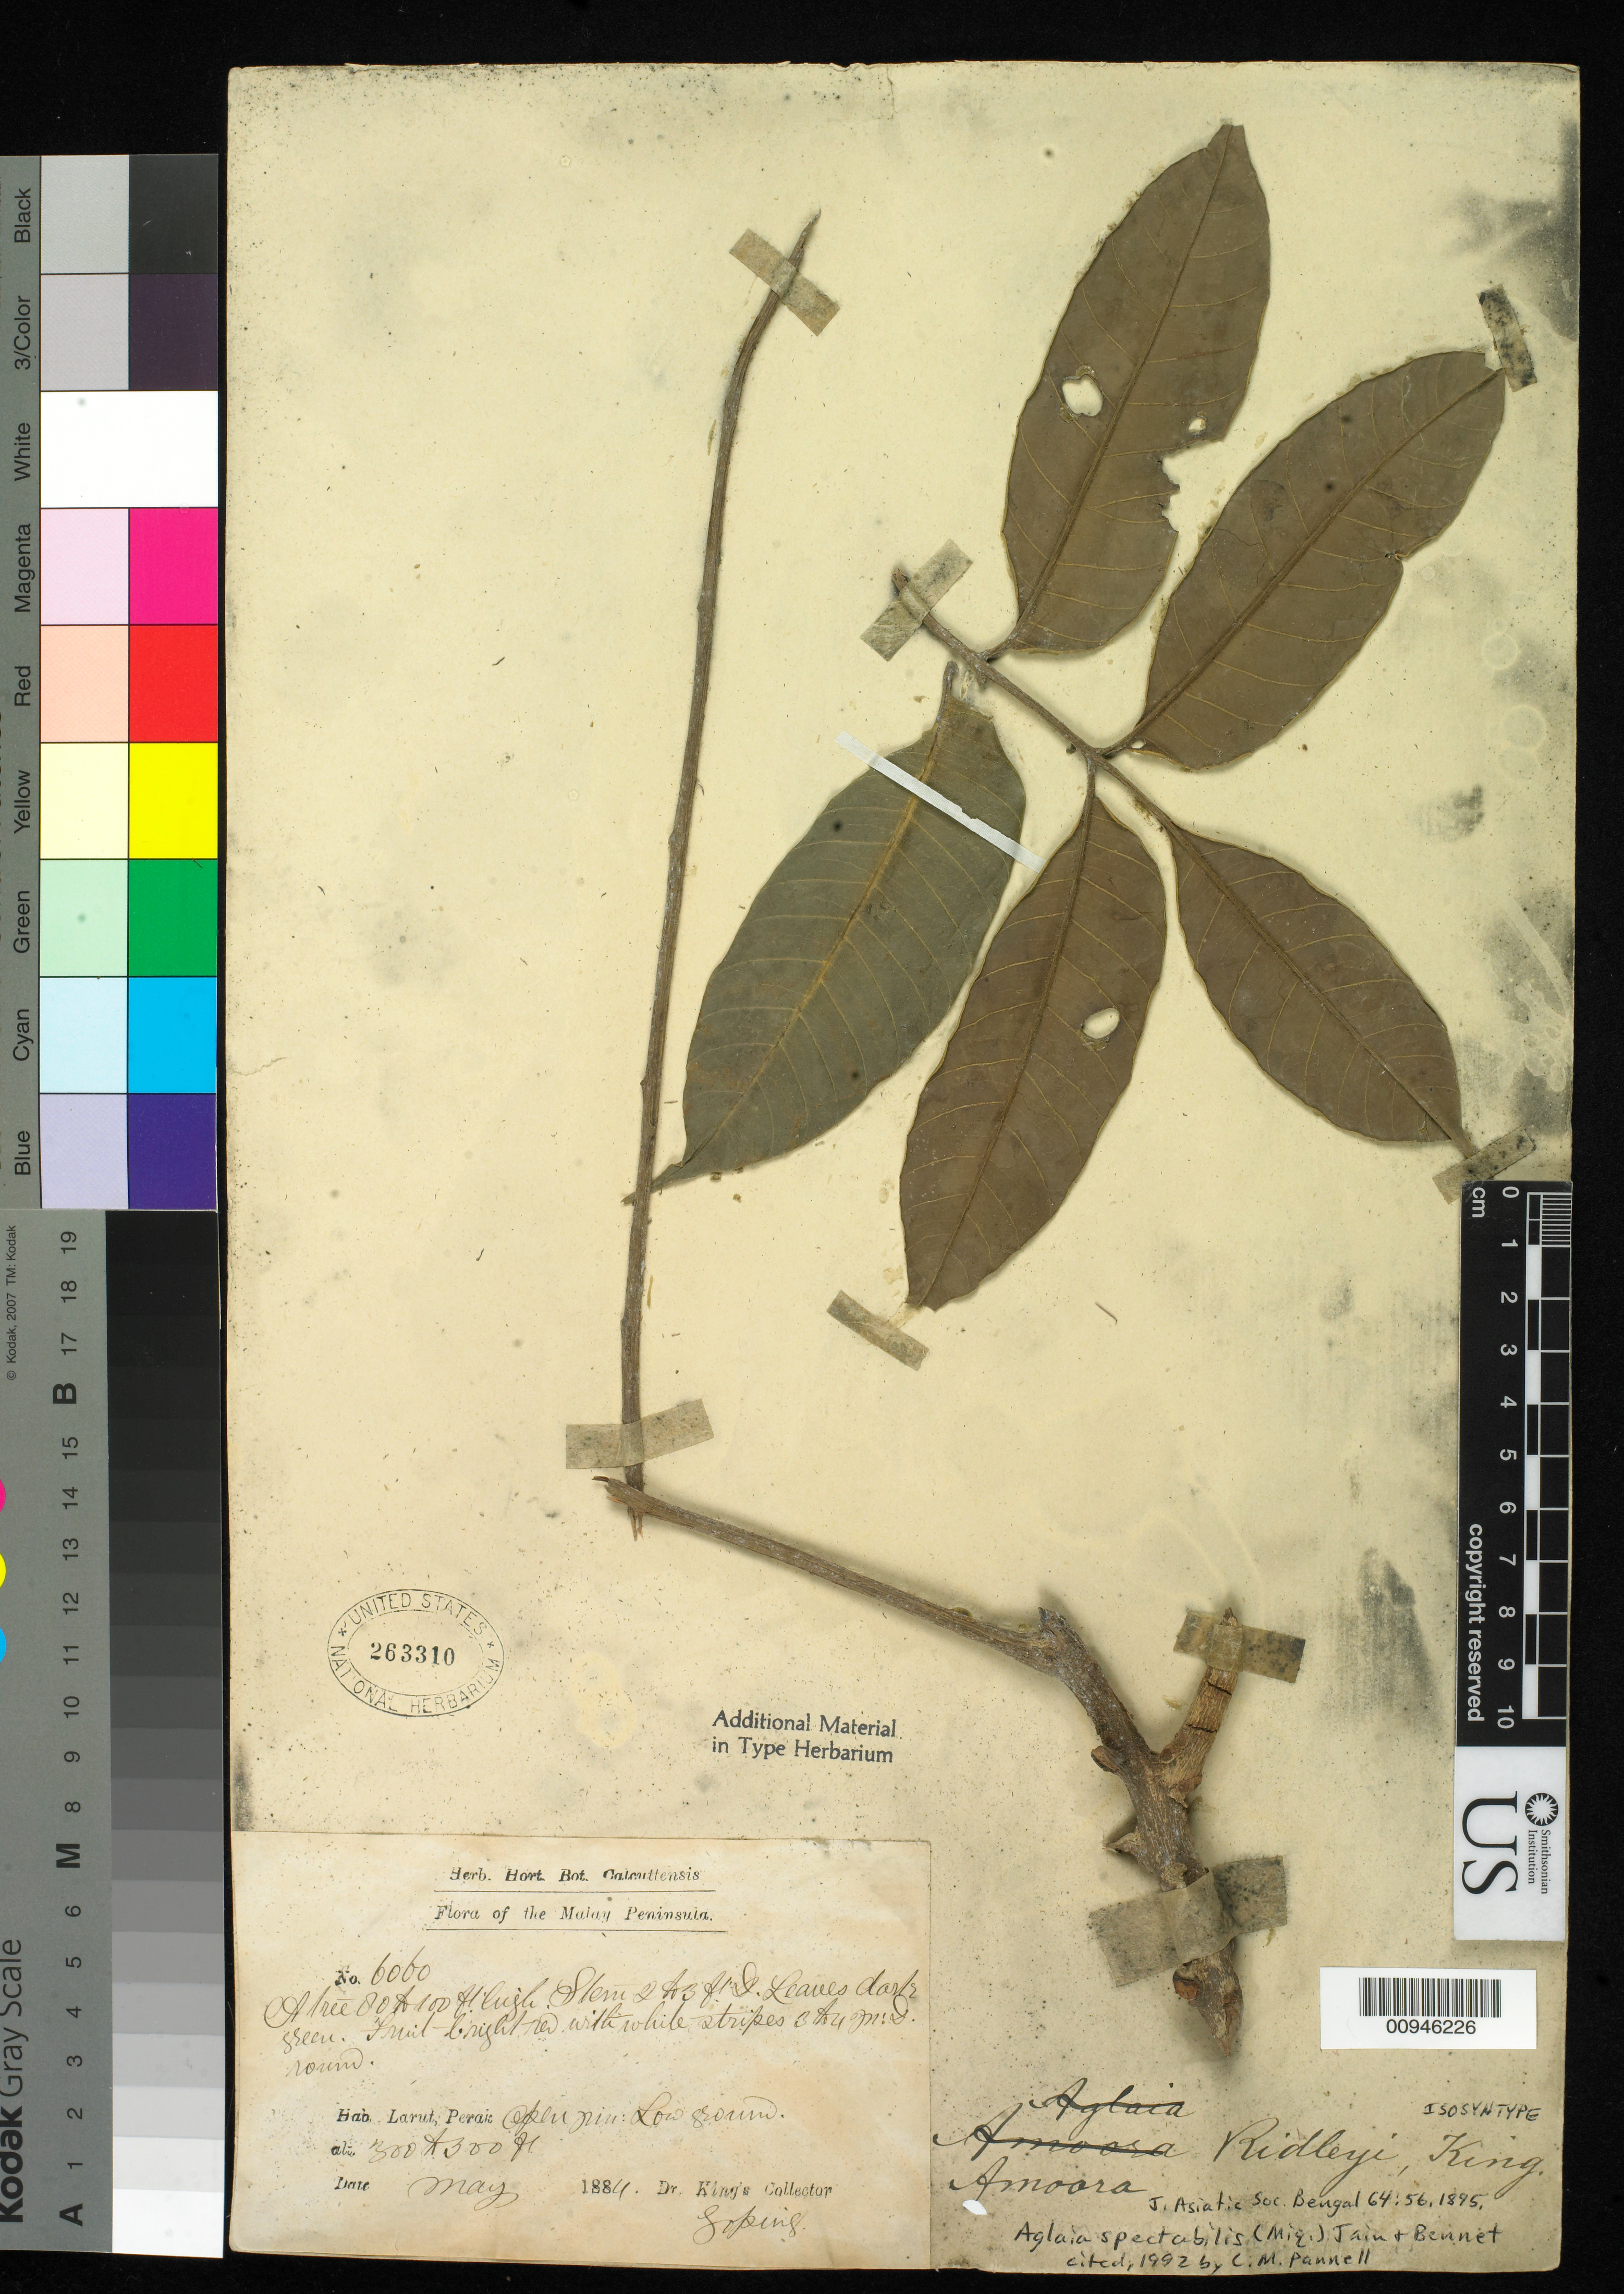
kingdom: Plantae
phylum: Tracheophyta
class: Magnoliopsida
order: Sapindales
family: Meliaceae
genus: Amoora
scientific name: Amoora ridleyi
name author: King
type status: Isosyntype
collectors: Dr. King's collector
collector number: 6060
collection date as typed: May 1884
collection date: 1884-05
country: Malaysia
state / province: Perak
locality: Larut. [Malay Peninsula]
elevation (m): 91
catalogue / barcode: US 263310